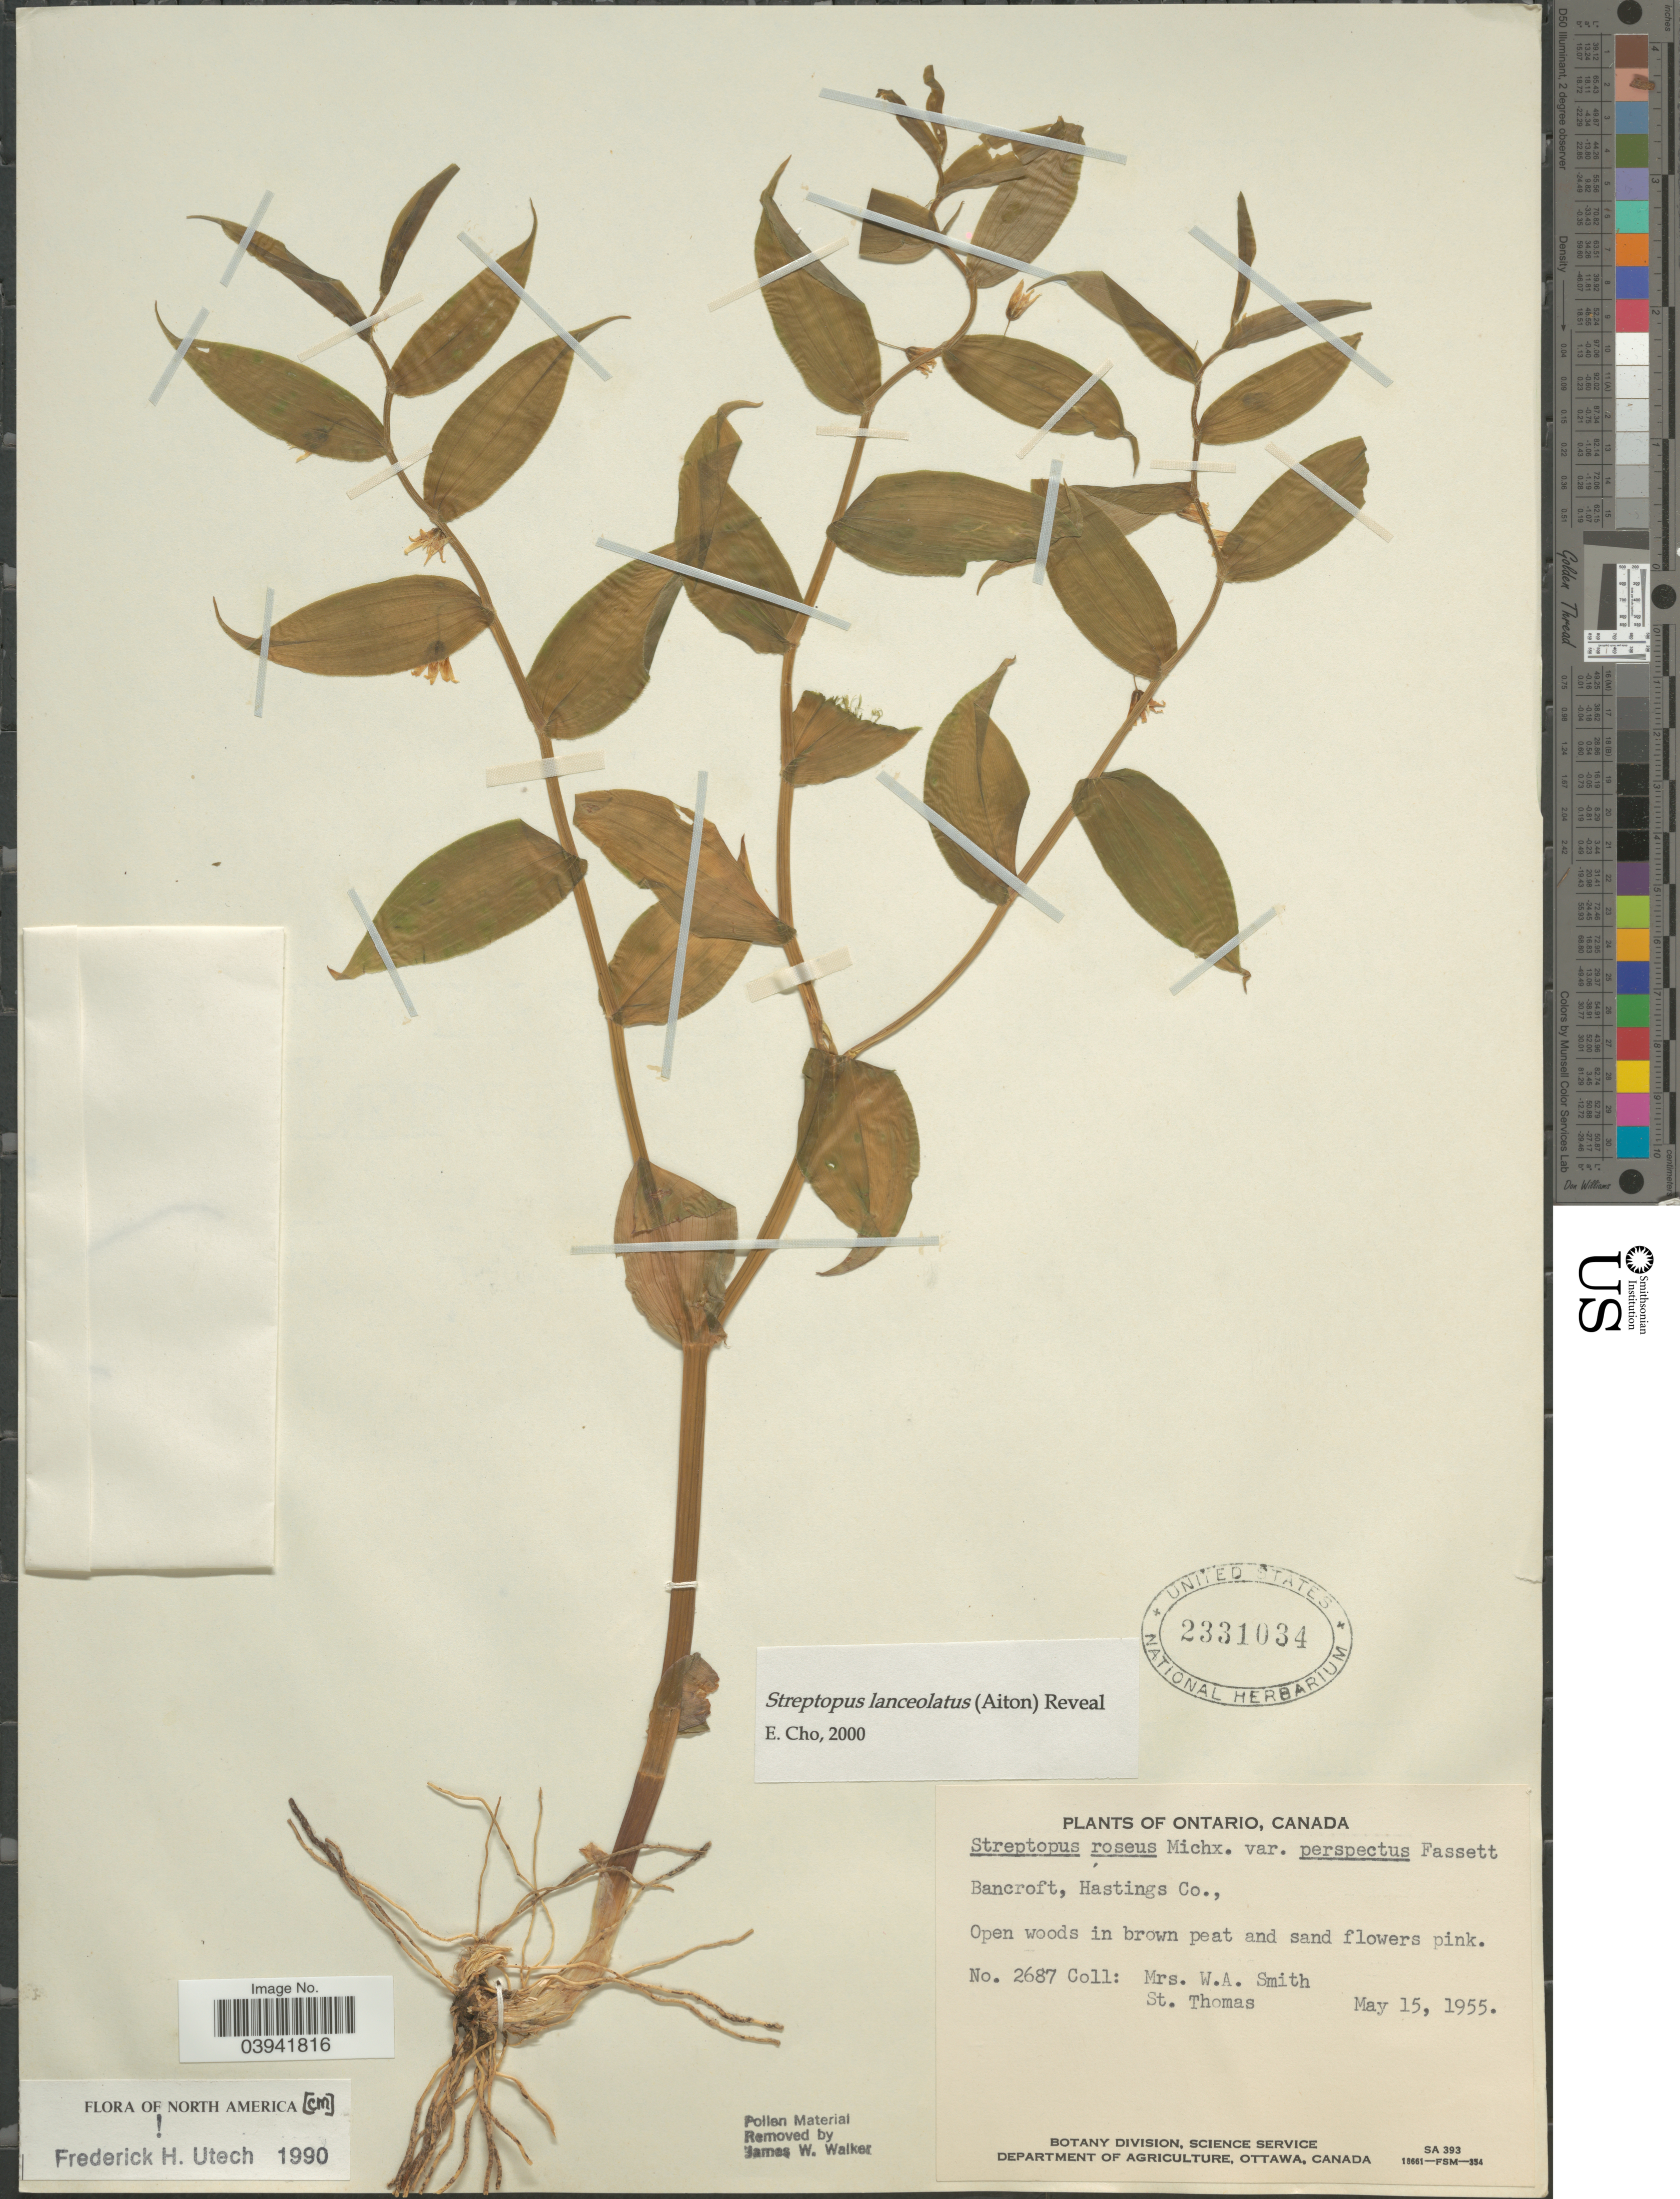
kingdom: Plantae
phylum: Tracheophyta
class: Liliopsida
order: Liliales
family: Liliaceae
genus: Streptopus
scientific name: Streptopus lanceolatus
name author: (Aiton) Reveal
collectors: W. Smith & S. Thomas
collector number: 2687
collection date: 1955-05-15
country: Canada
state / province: Ontario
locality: Bancroft, Hastings Co.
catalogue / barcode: US 2331034